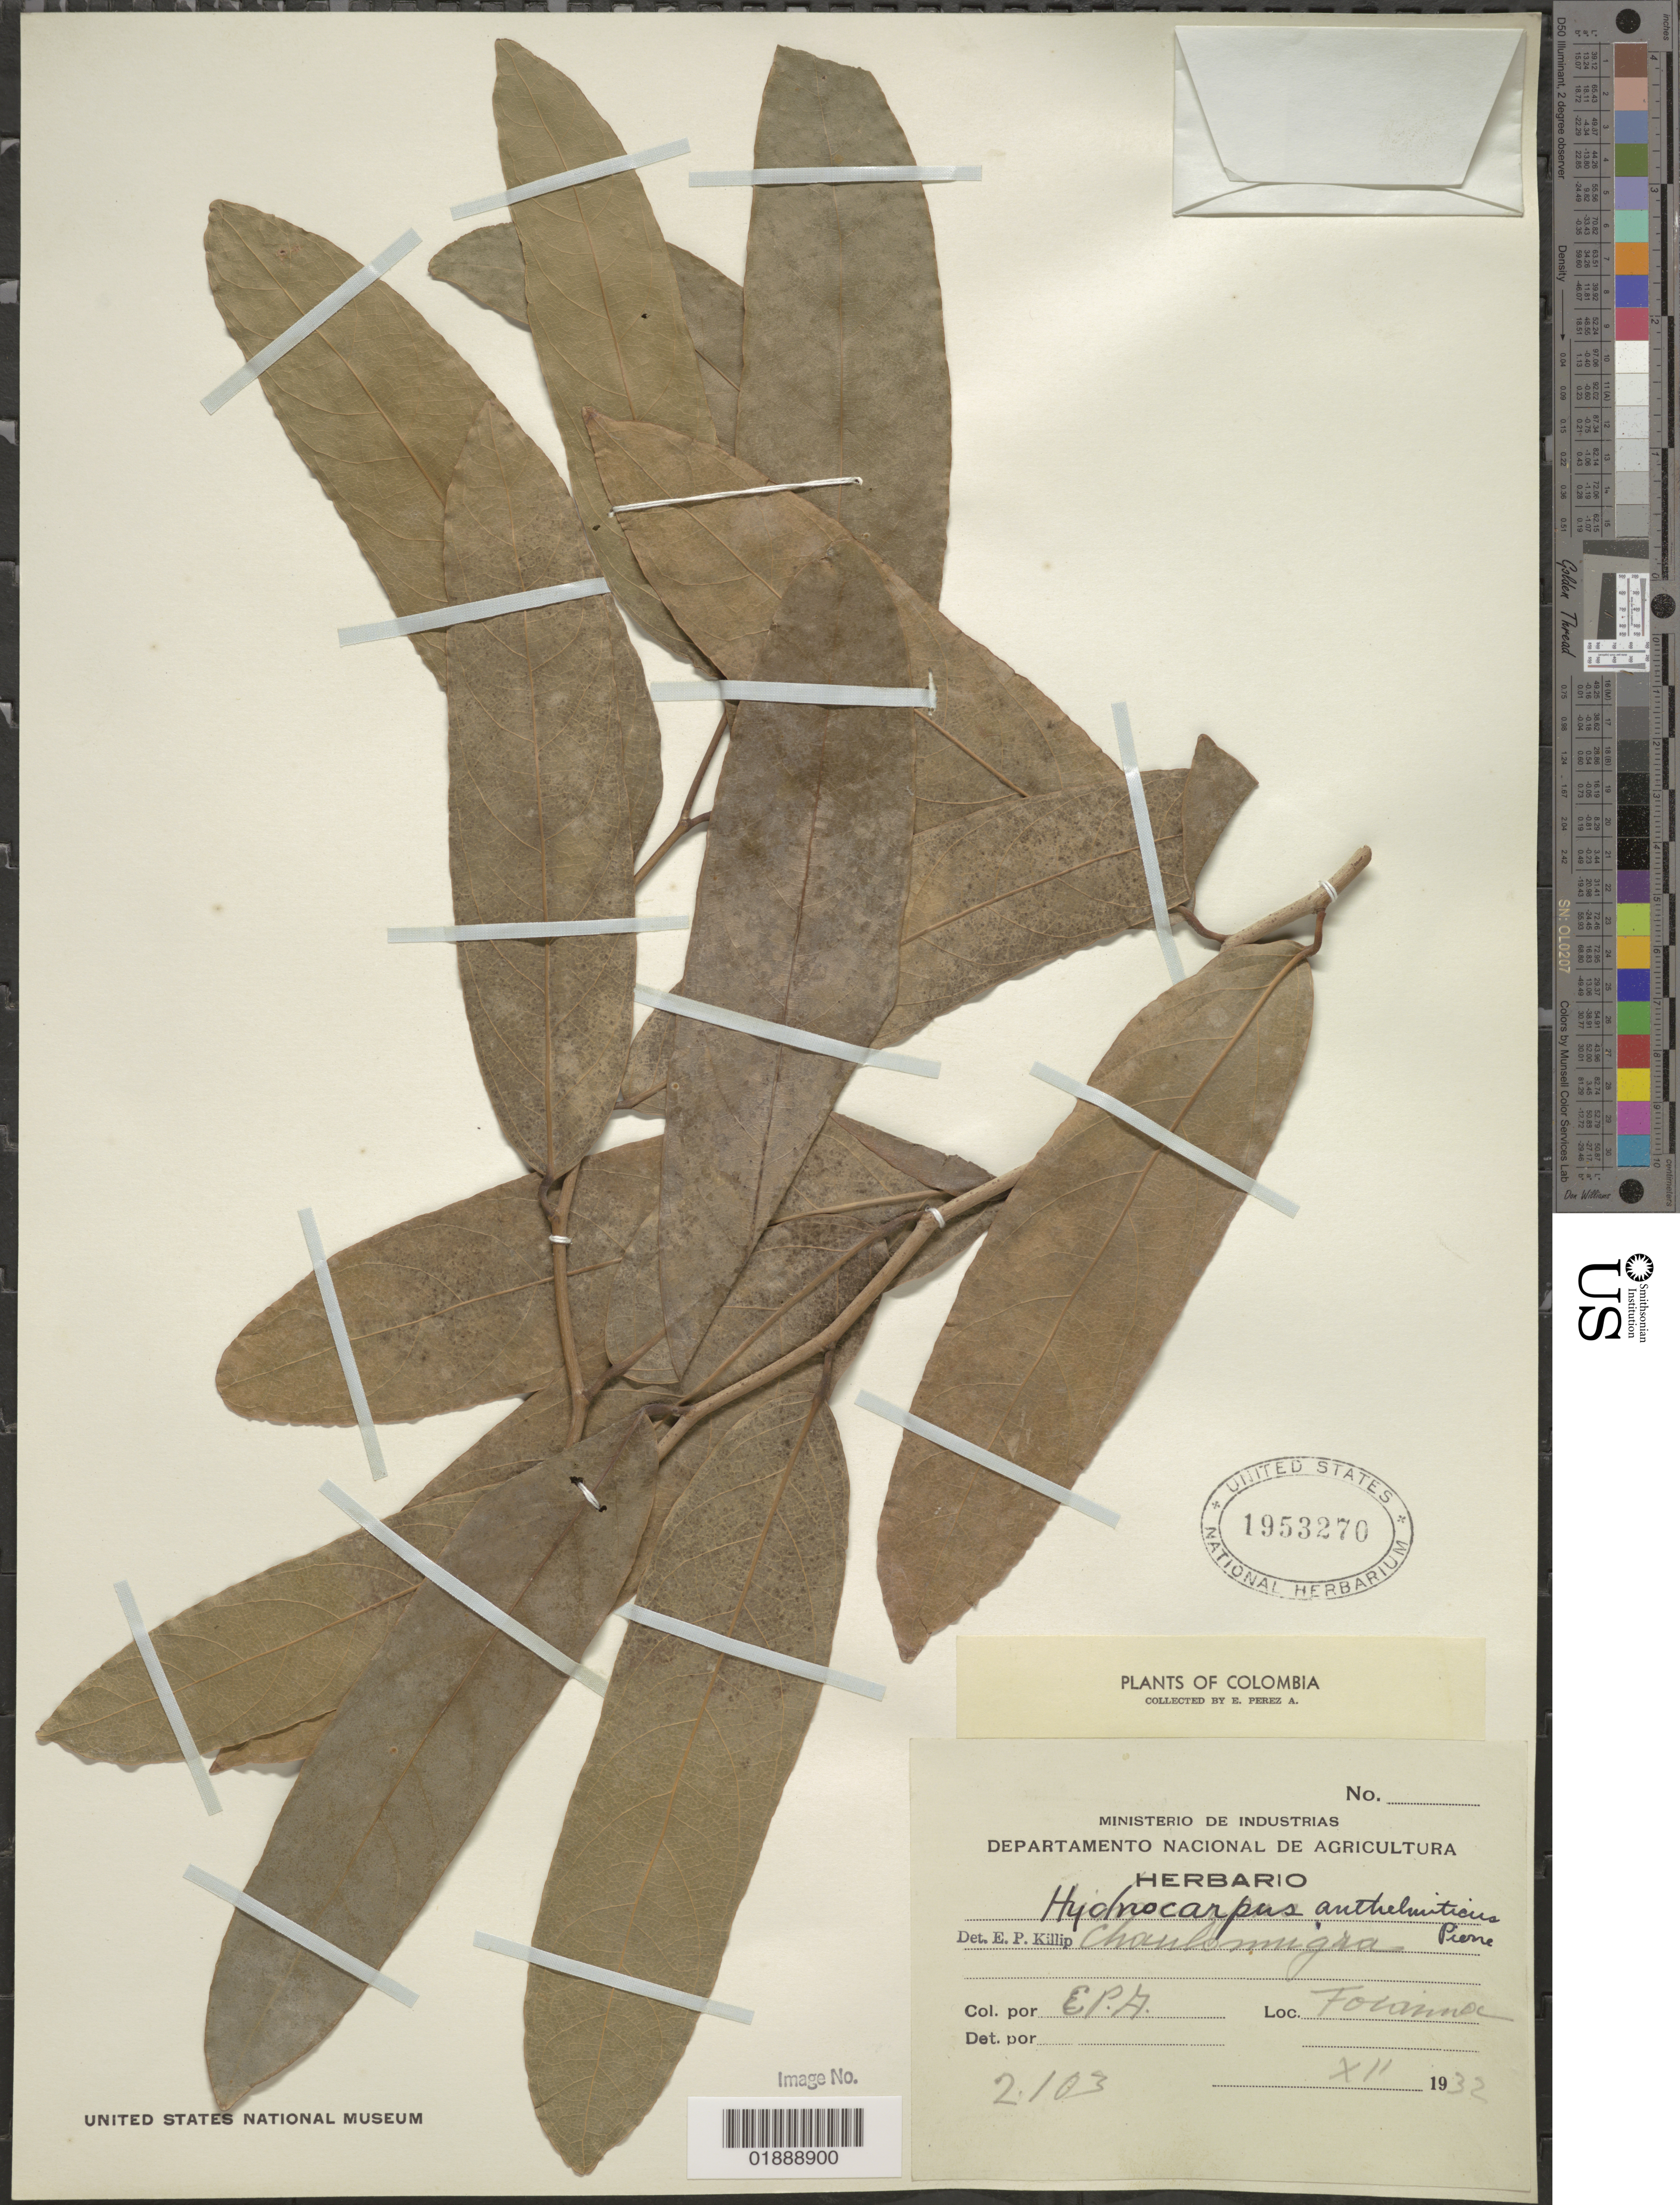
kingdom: Plantae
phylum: Tracheophyta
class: Magnoliopsida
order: Malpighiales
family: Achariaceae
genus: Hydnocarpus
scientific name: Hydnocarpus anthelminthicus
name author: Pierre ex Gagnep.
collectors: E. Perez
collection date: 1932-12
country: Colombia